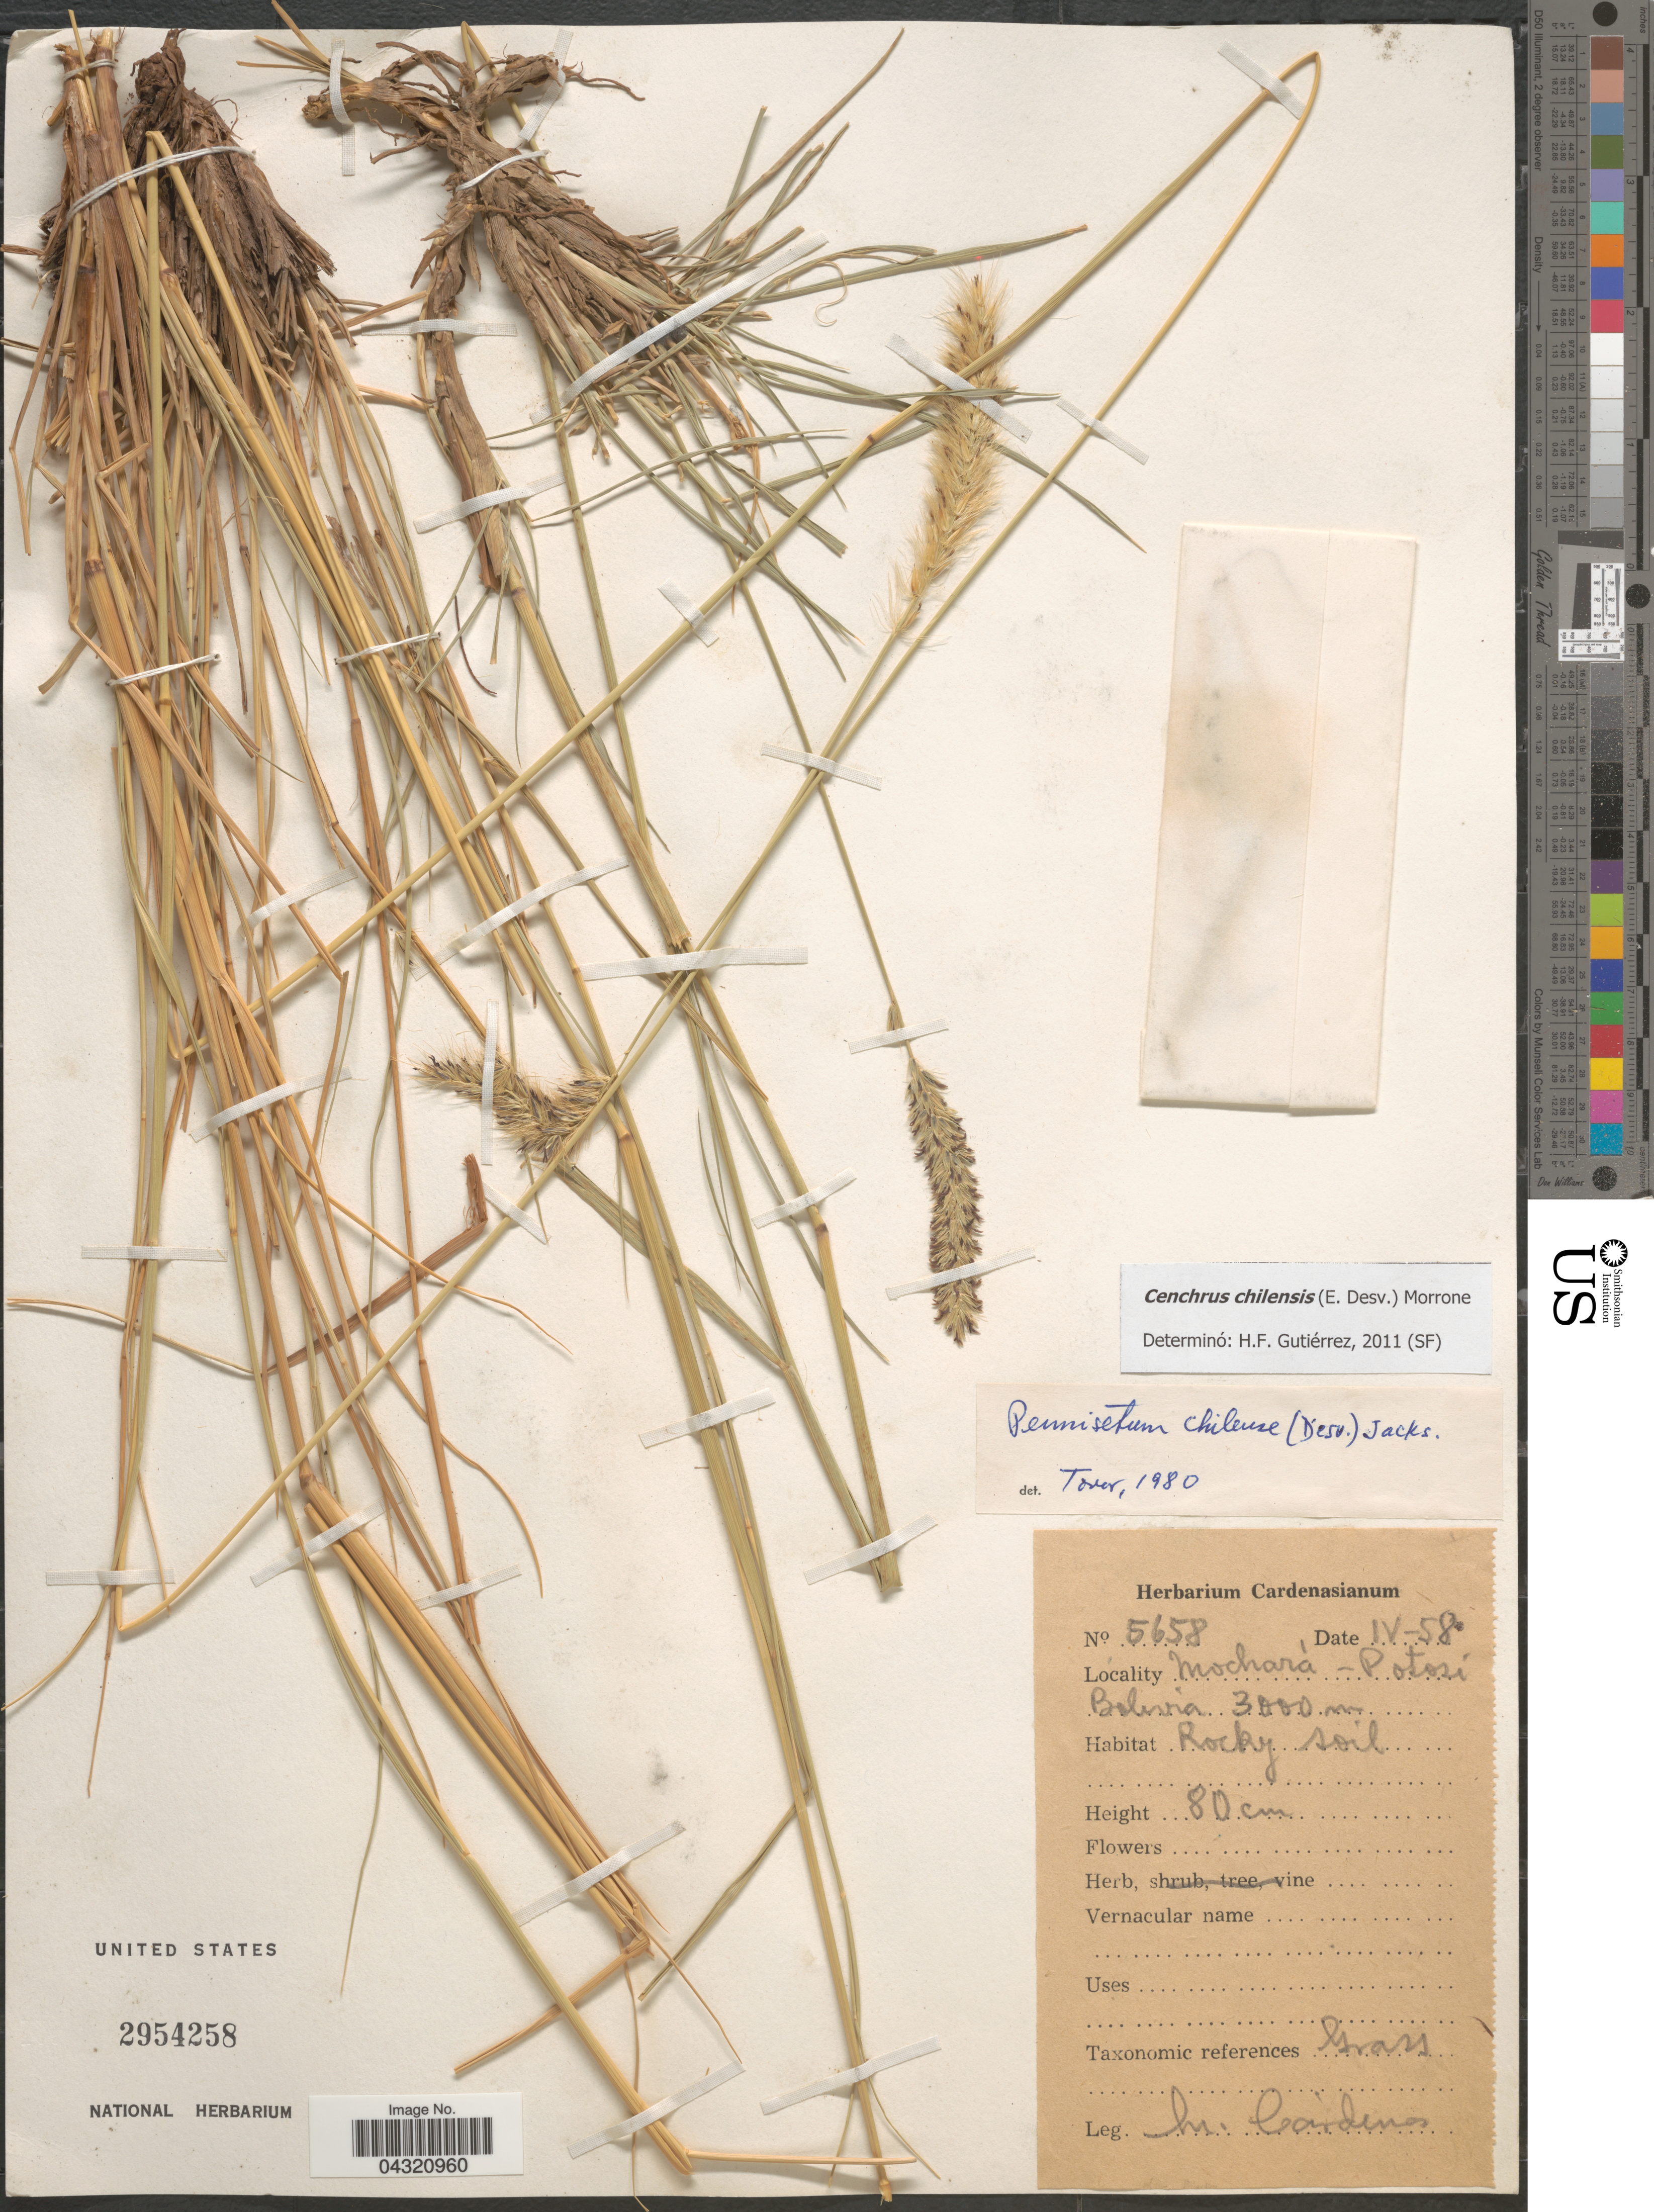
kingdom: Plantae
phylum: Tracheophyta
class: Liliopsida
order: Poales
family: Poaceae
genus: Cenchrus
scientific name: Cenchrus chilensis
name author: (É. Desv.) Morrone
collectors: M. Cárdenas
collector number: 5658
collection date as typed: Transcribed d/m/y: /4/58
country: Bolivia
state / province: Potosi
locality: Mochará.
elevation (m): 3000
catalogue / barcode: US 2954258